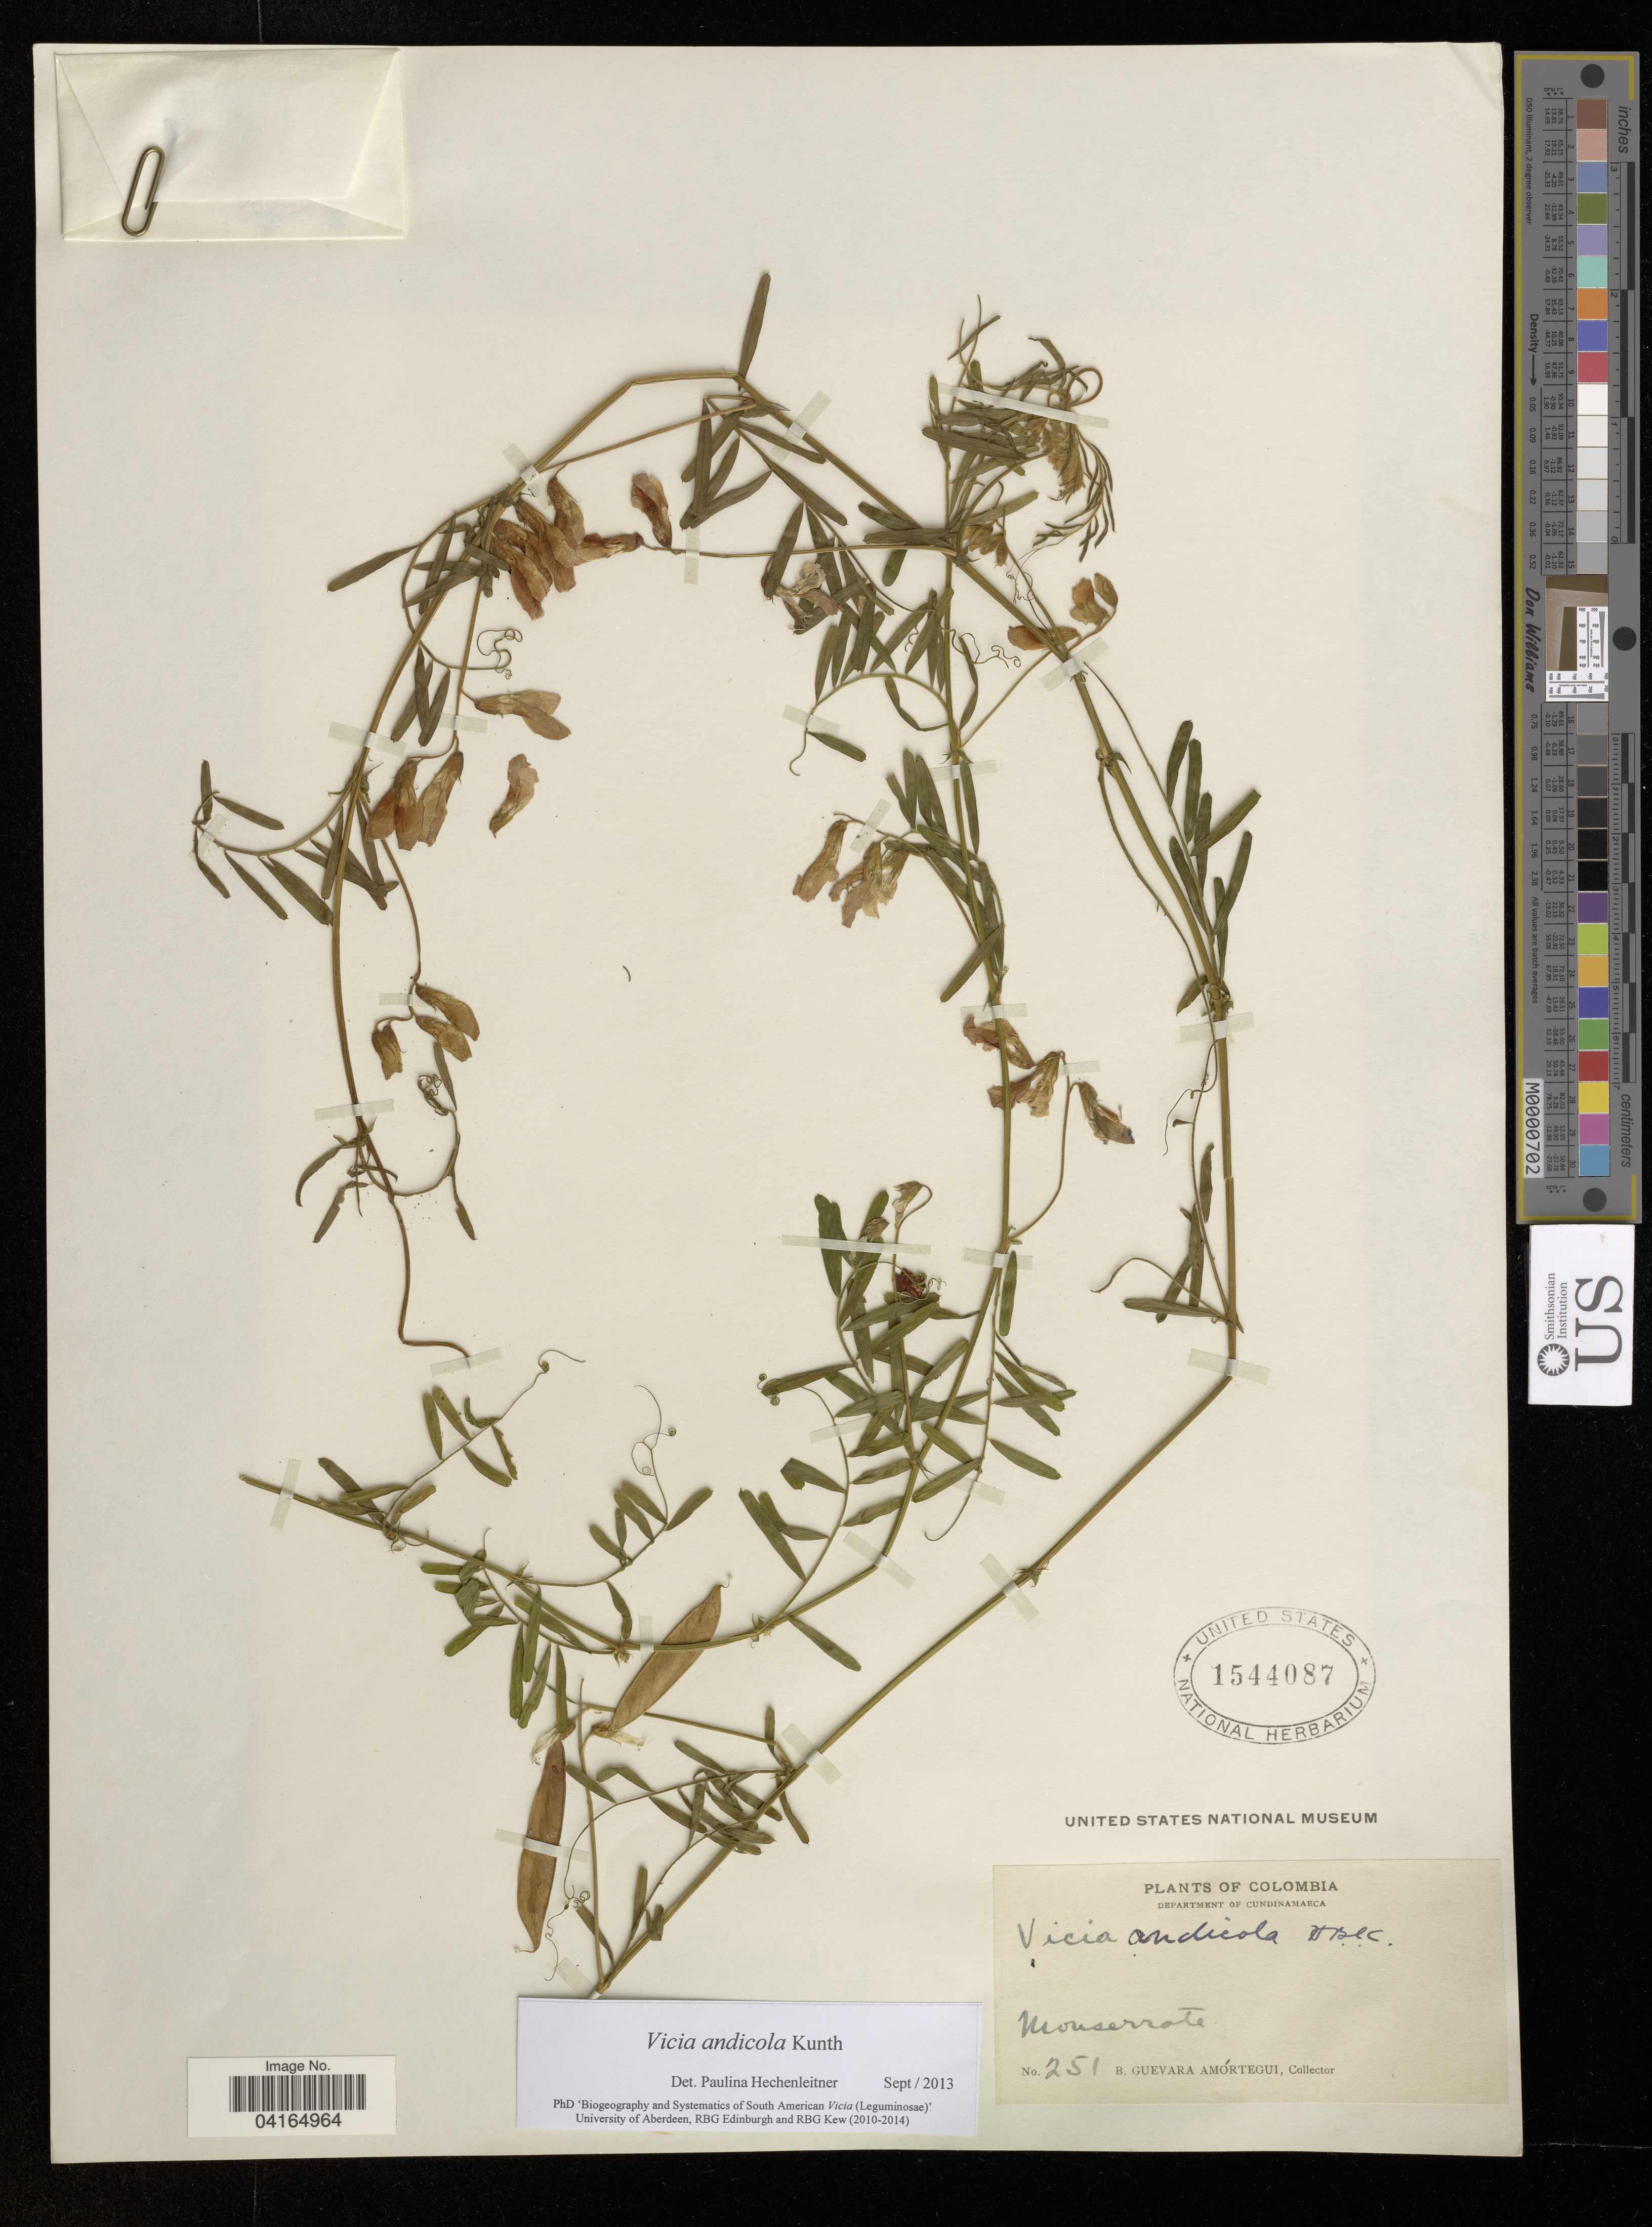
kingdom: Plantae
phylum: Tracheophyta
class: Magnoliopsida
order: Fabales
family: Fabaceae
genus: Vicia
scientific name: Vicia andicola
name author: Kunth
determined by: Hechenleitner, Paulina, RBG Edinburgh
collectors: B. Guevara Amortegui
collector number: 251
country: Colombia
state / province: Cundinamarca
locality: Mouserrate.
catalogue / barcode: US 1544087